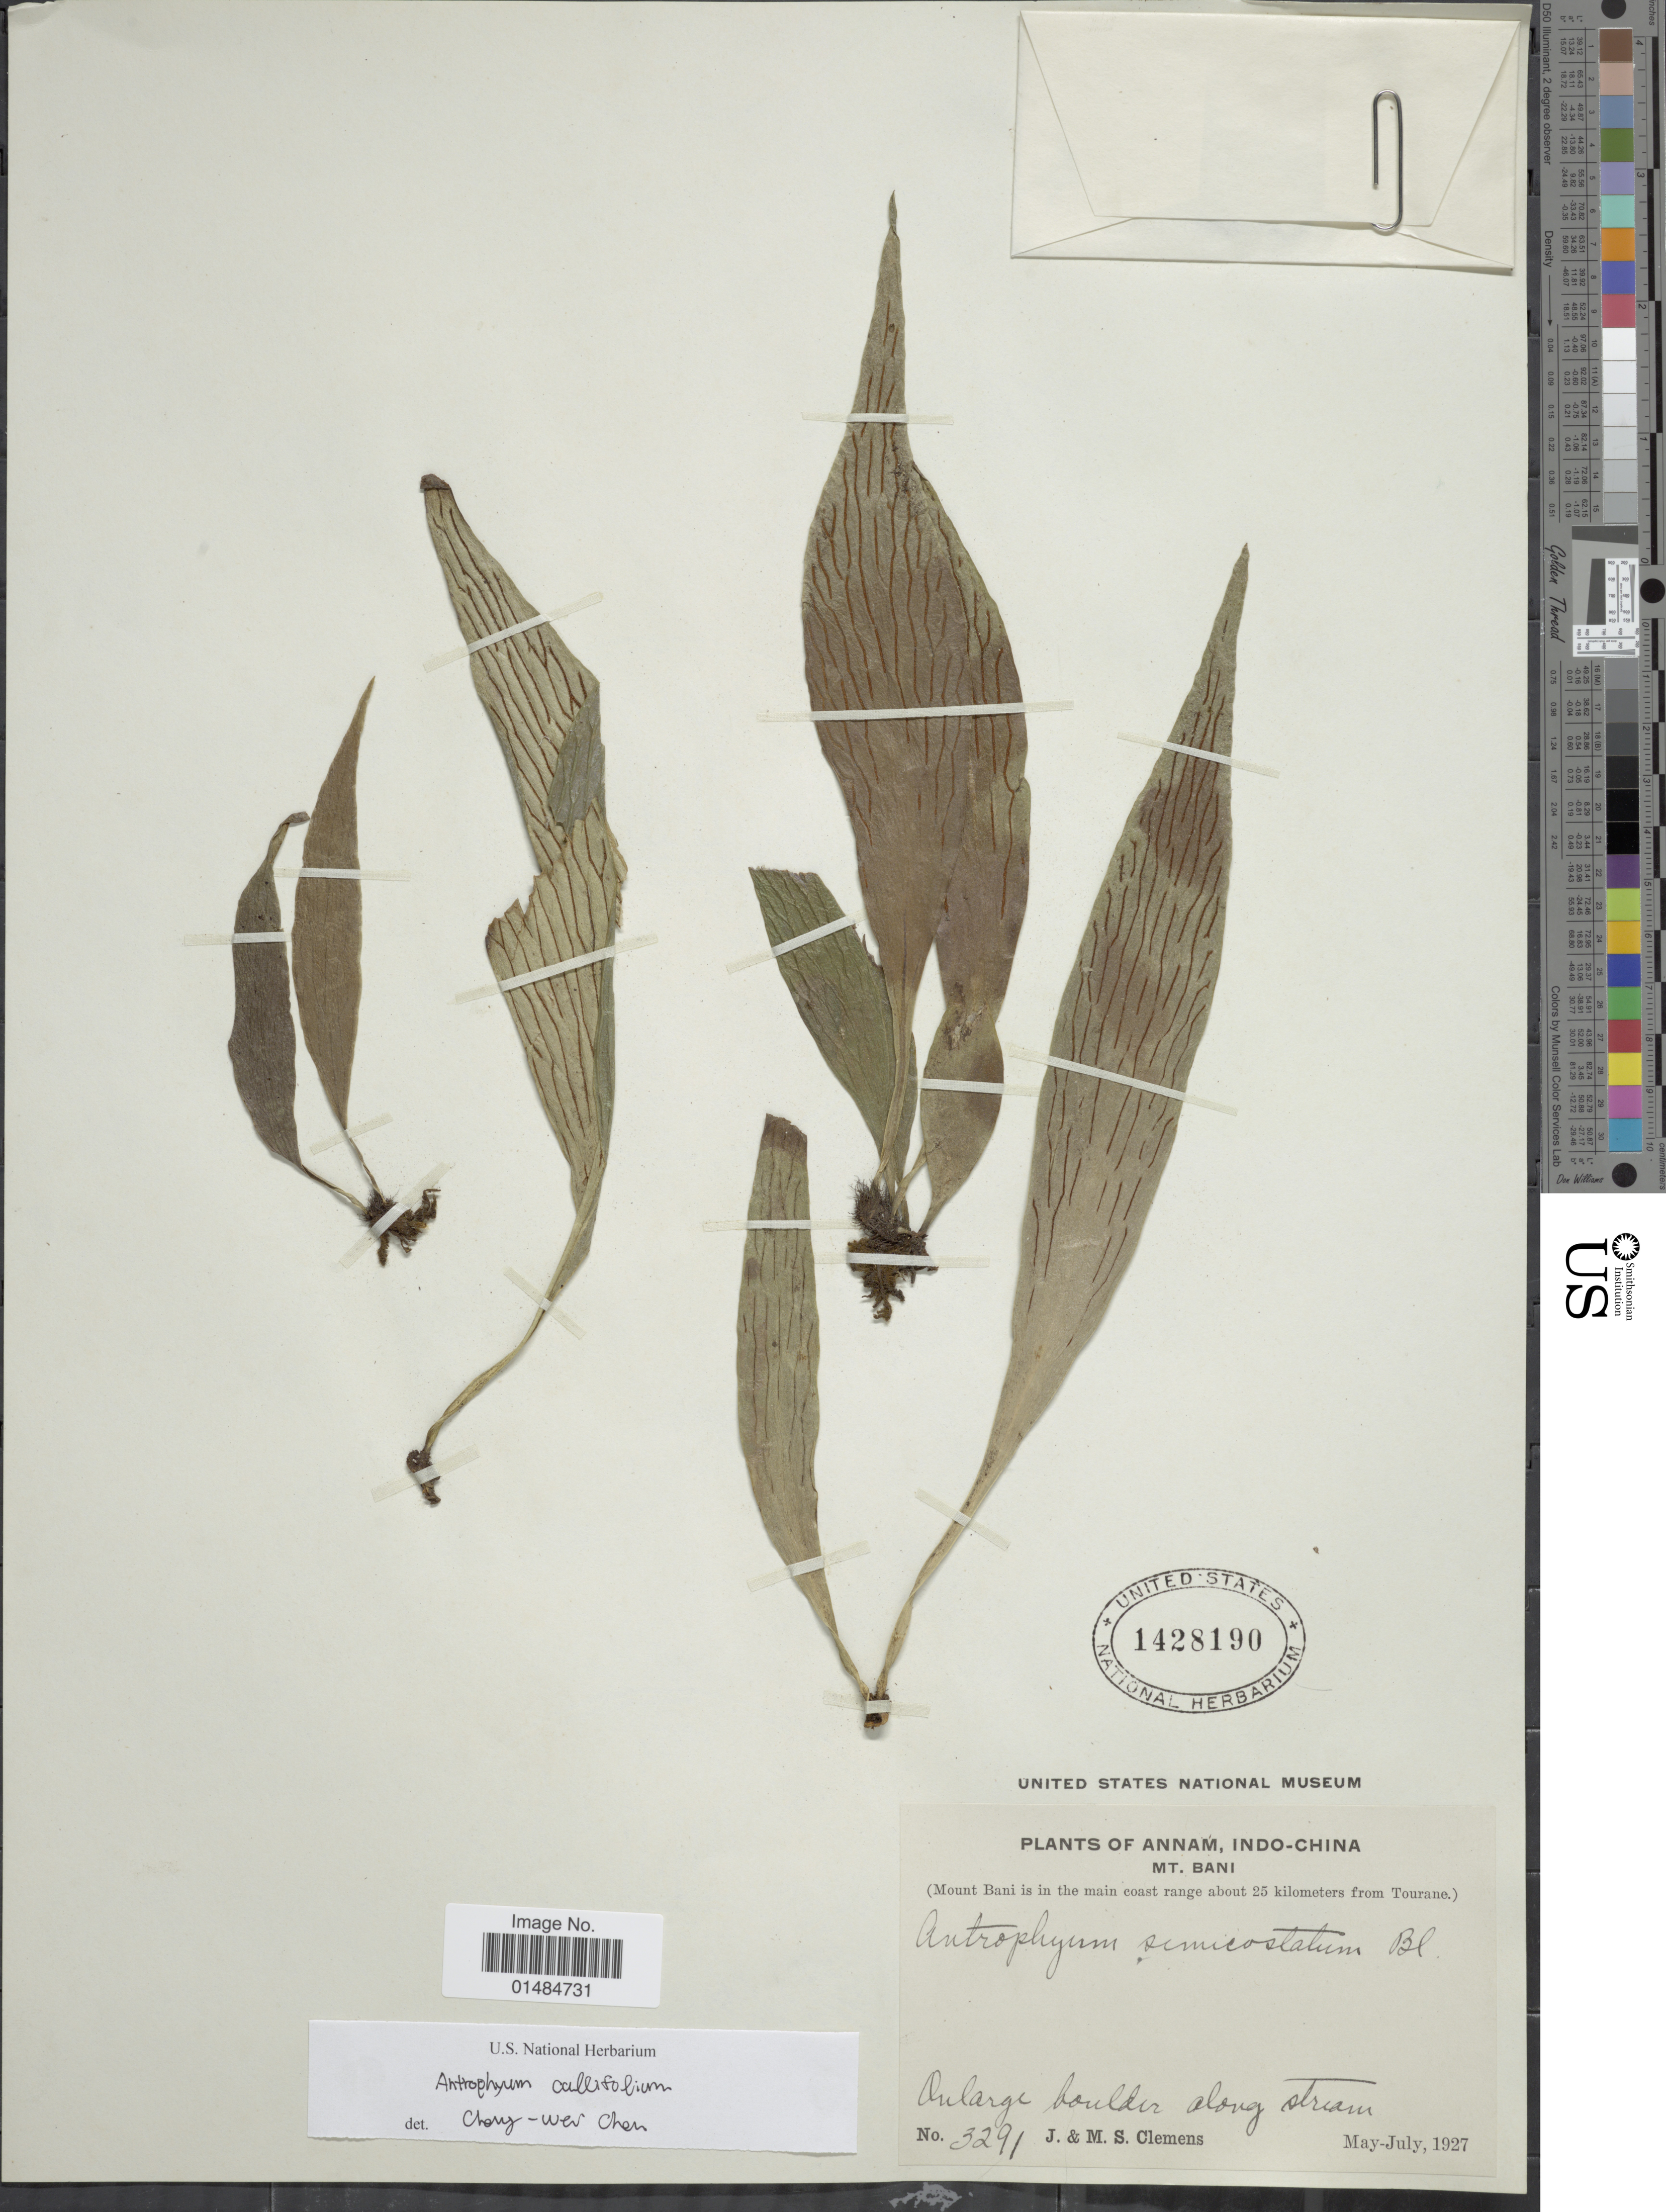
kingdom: Plantae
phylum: Tracheophyta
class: Polypodiopsida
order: Polypodiales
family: Pteridaceae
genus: Antrophyum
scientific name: Antrophyum callifolium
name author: Blume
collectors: J. Clemens & M. S. Clemens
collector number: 3291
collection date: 1927-05/1927-07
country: Vietnam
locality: Annam, Indo-China. Mt. Bani. (Mount Bani is in the main coast range about 25 kilometers from Tourane)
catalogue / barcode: US 1428190